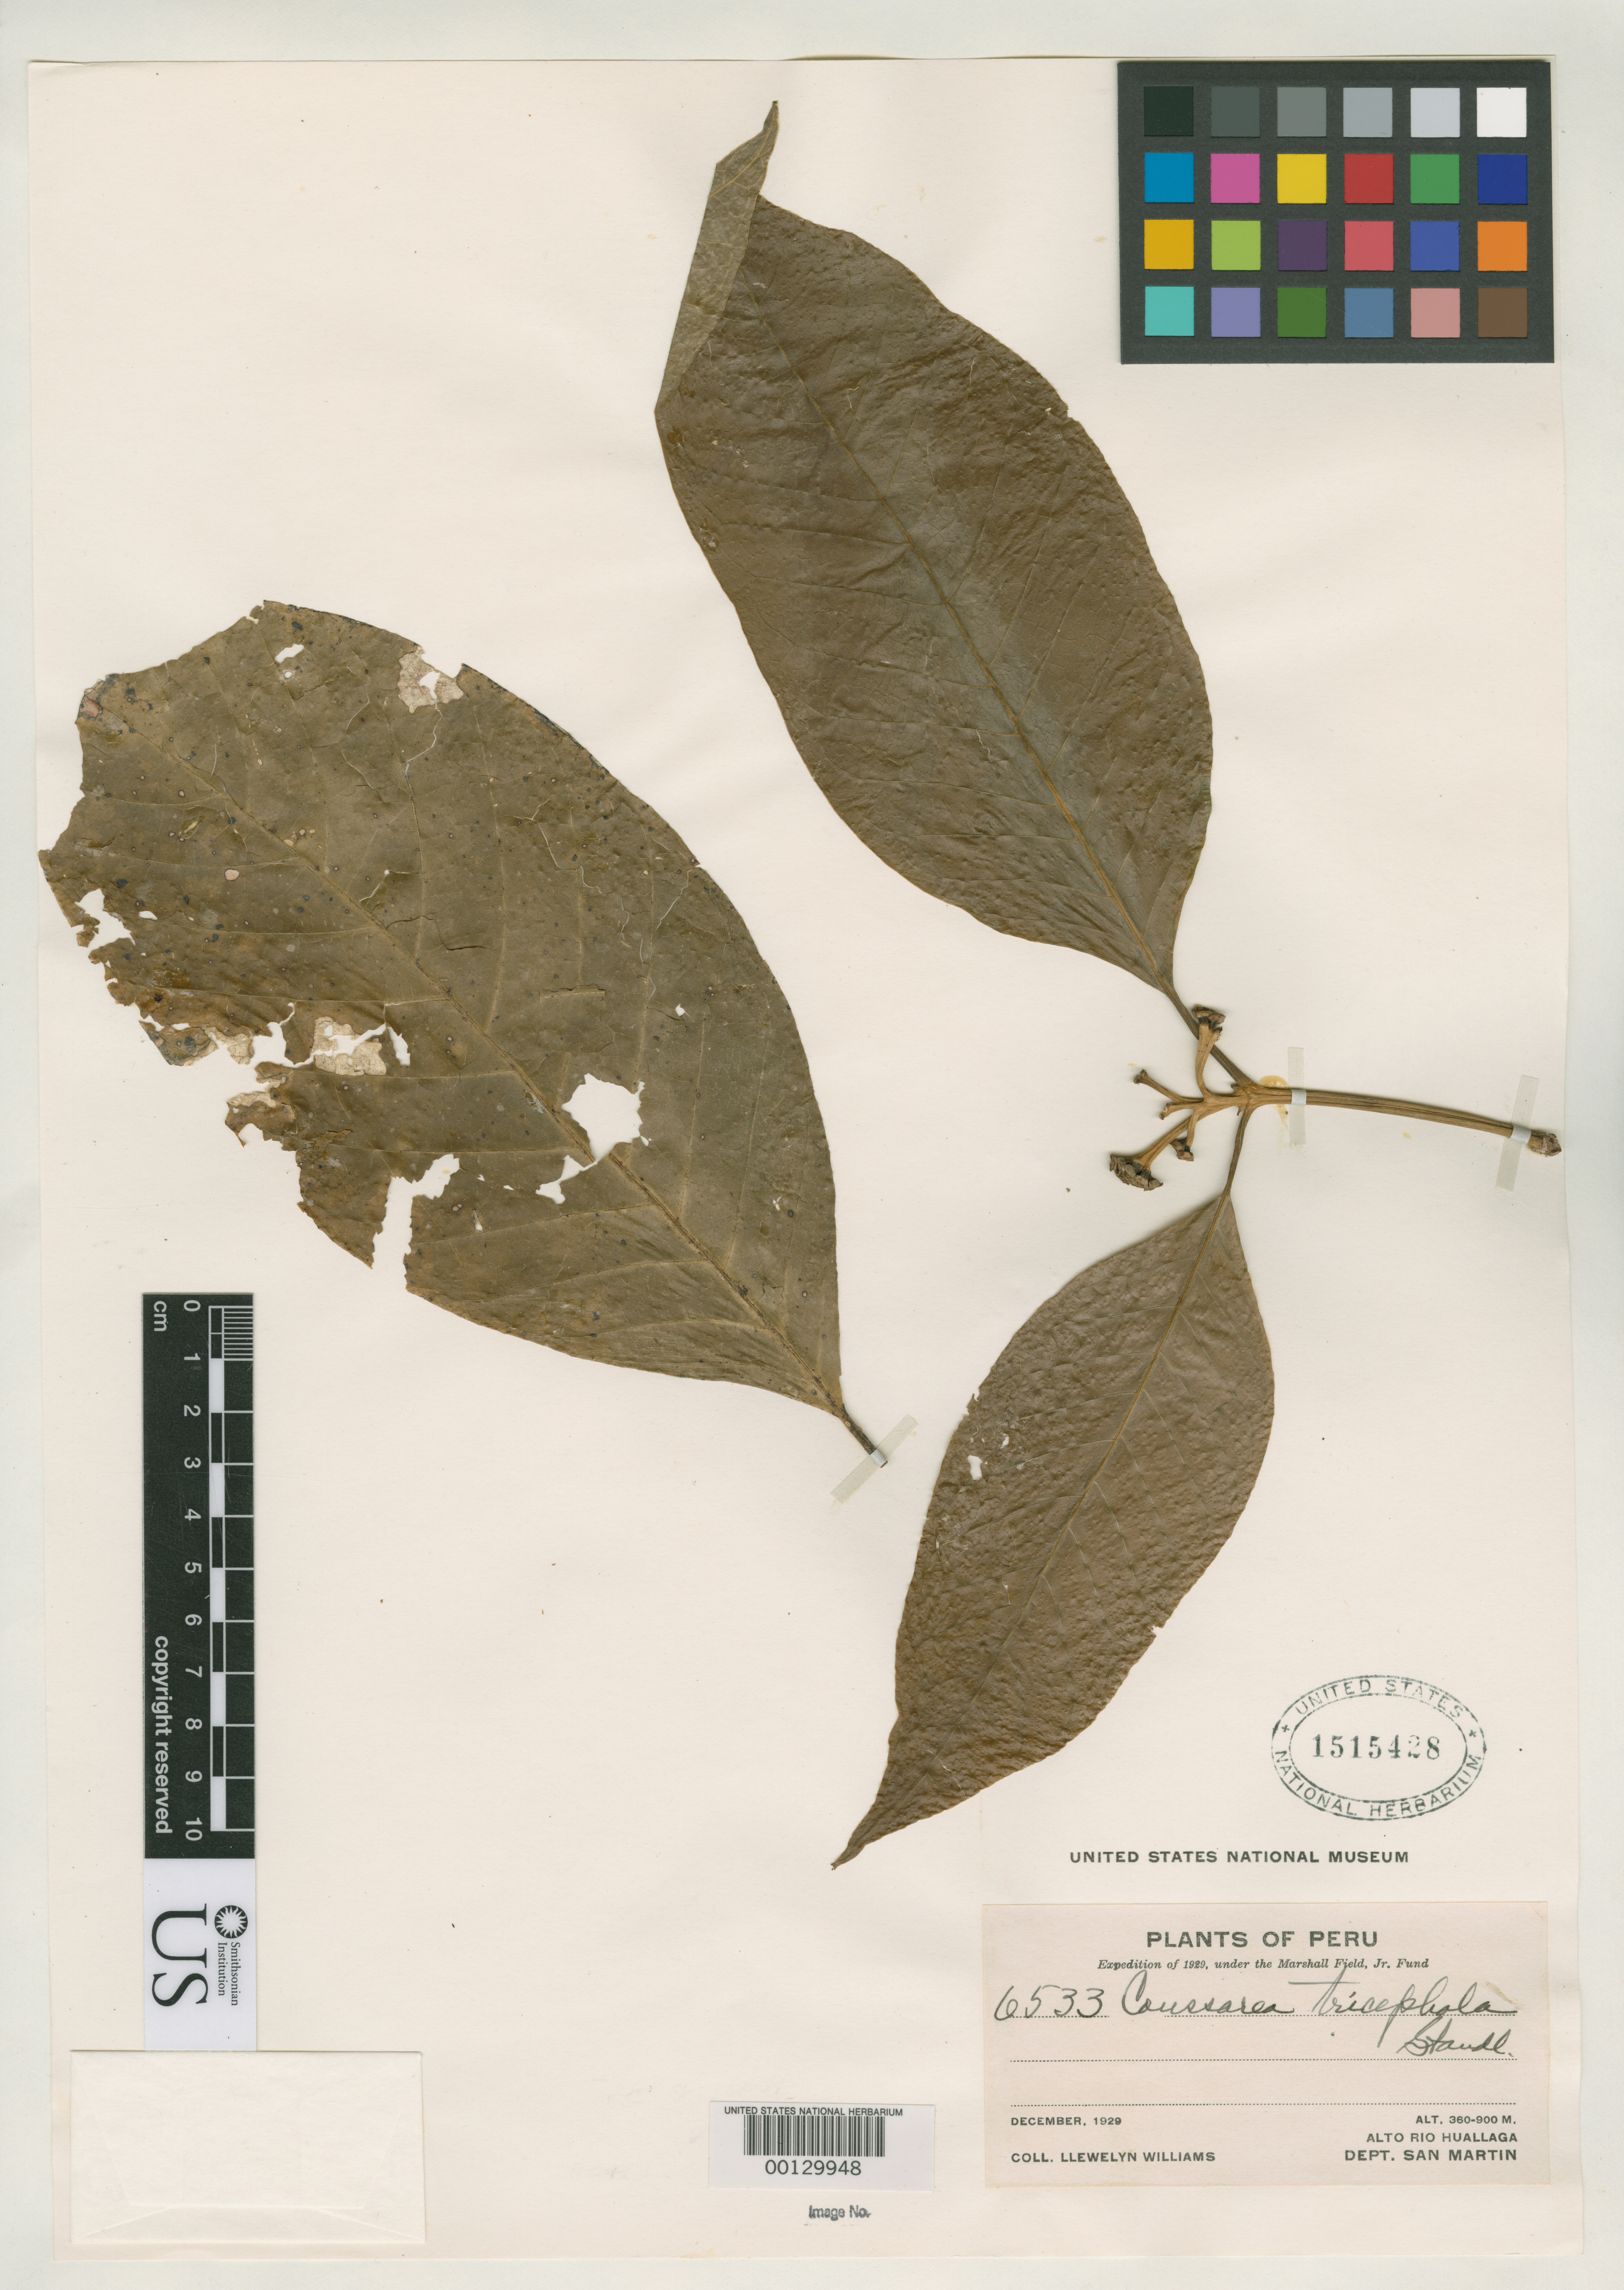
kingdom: Plantae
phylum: Tracheophyta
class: Magnoliopsida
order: Gentianales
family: Rubiaceae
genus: Coussarea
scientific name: Coussarea tricephala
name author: Standl.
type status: Isotype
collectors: Ll. Williams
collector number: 6533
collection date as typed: Dec 1929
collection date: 1929-12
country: Peru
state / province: San Martín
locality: Alto Rio Huallaga.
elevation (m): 360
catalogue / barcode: US 1515428